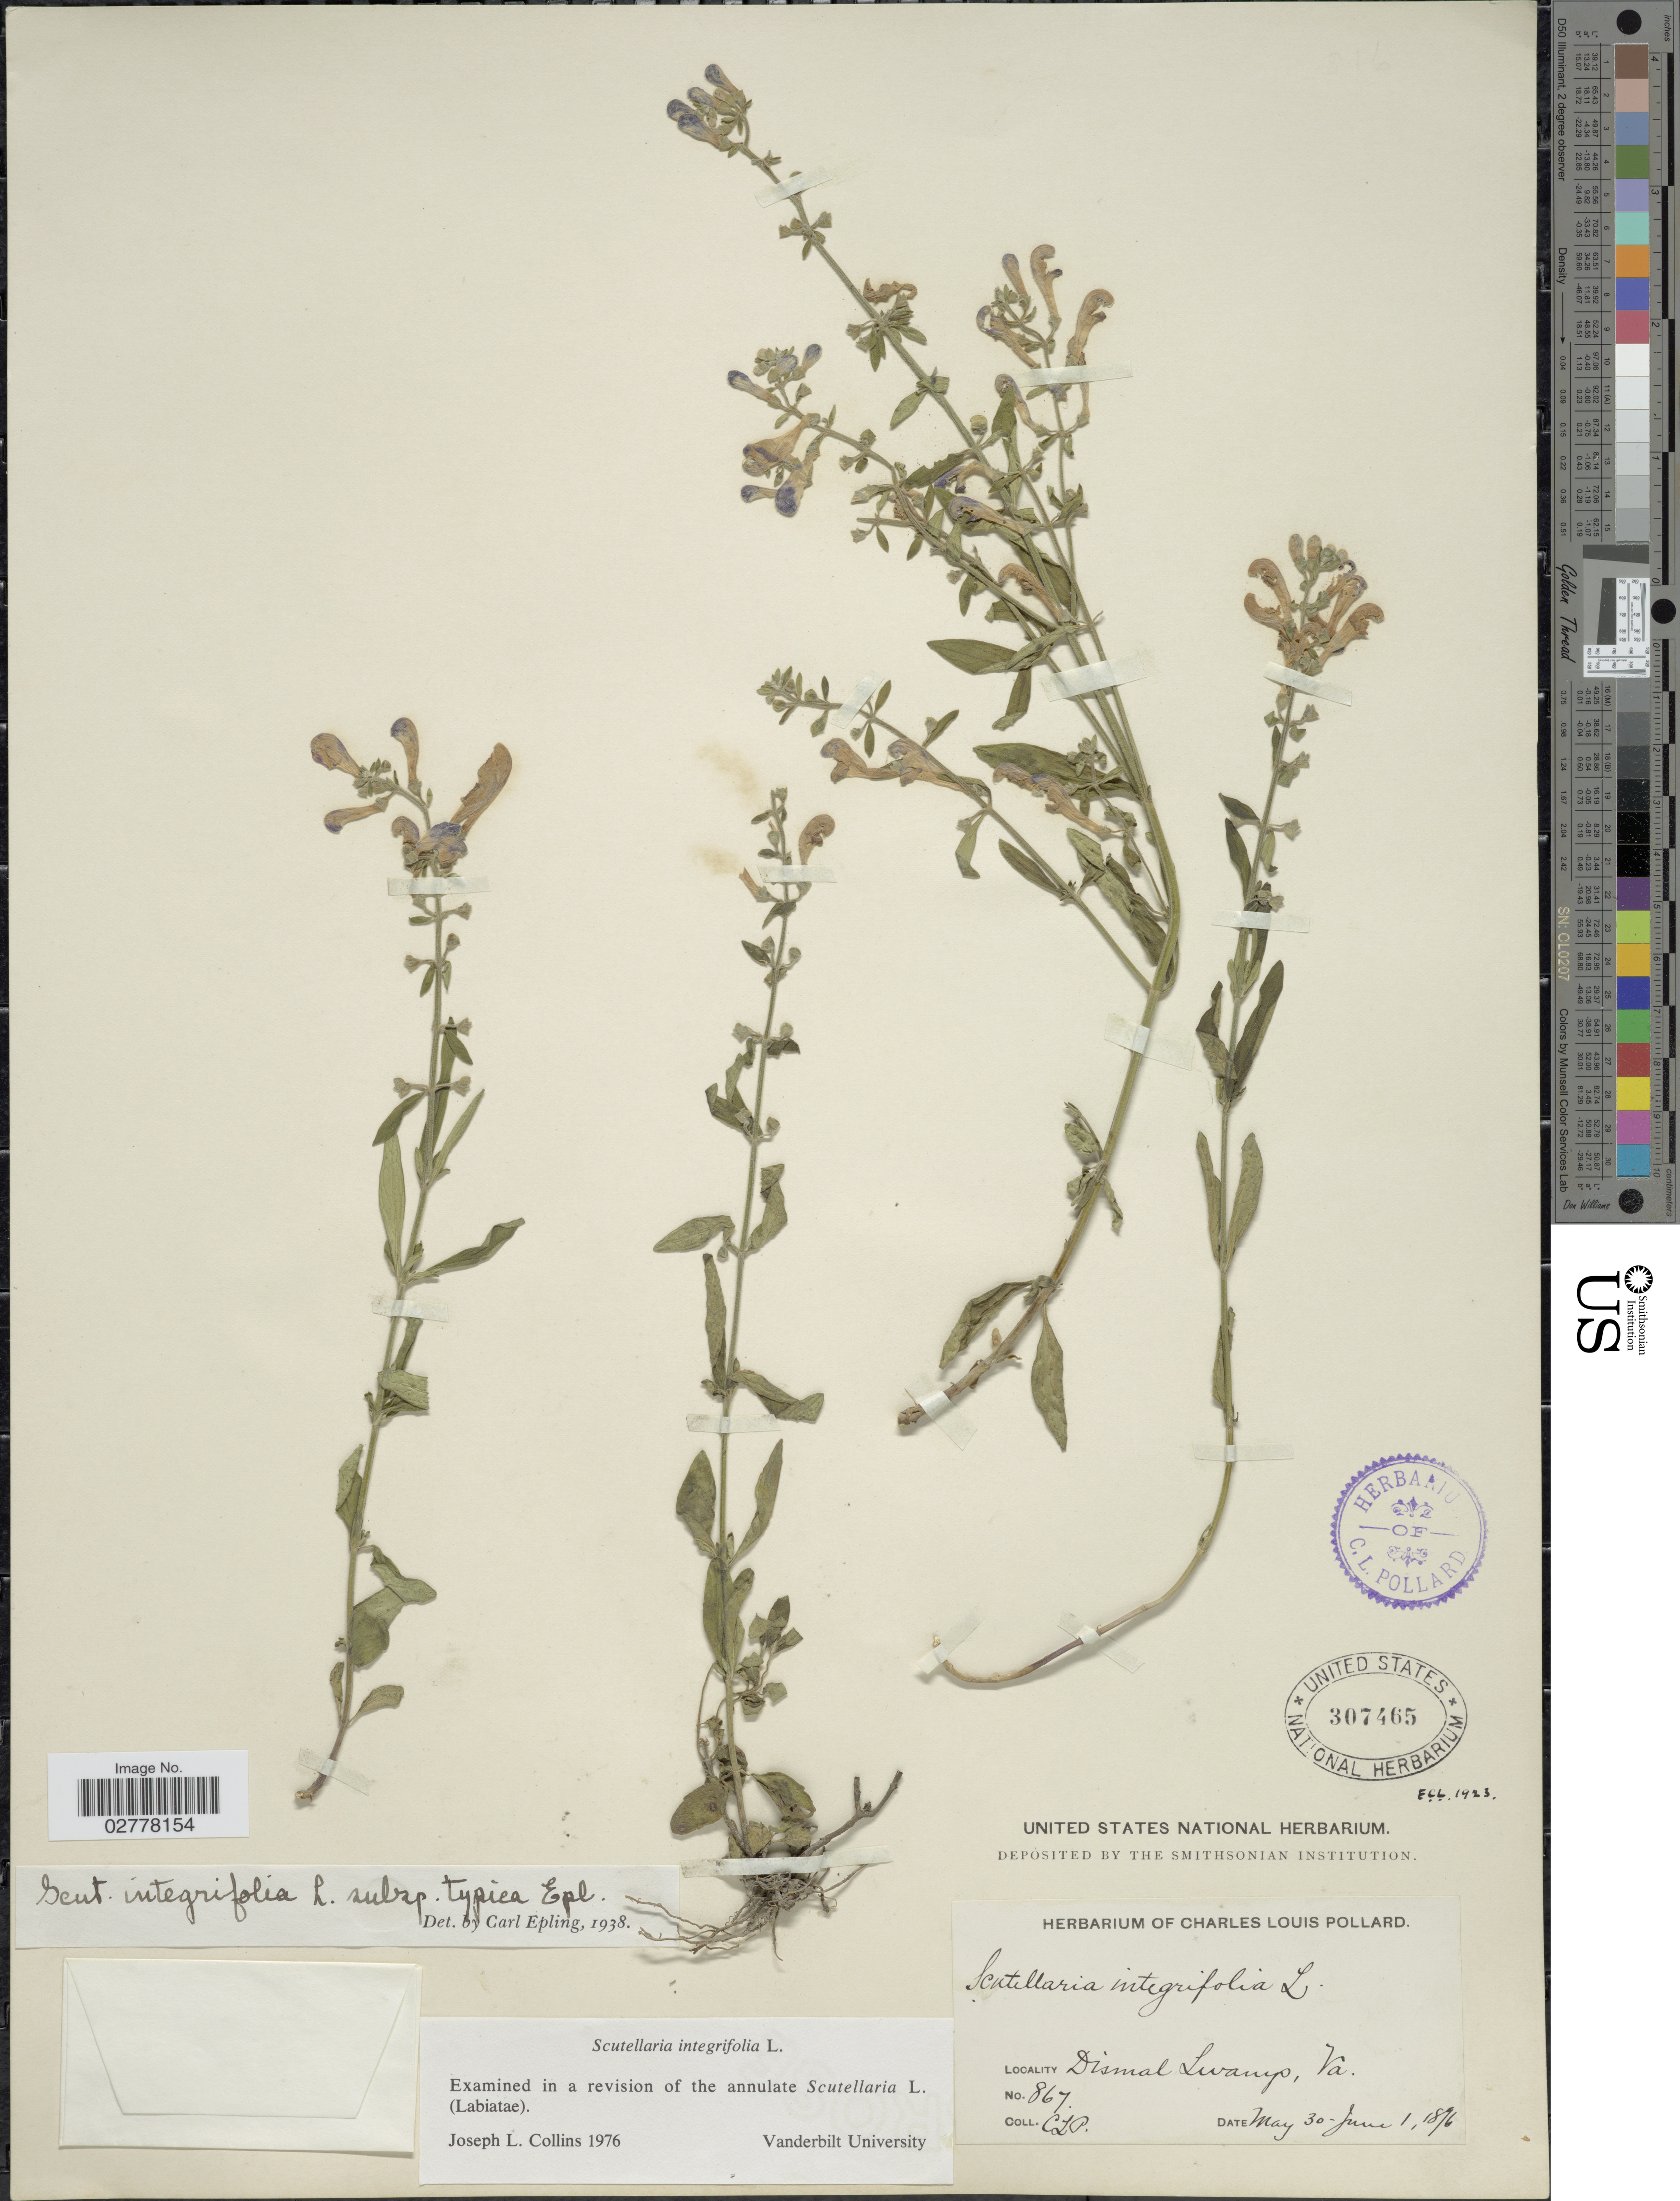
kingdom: Plantae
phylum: Tracheophyta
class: Magnoliopsida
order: Lamiales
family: Lamiaceae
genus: Scutellaria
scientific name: Scutellaria integrifolia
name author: L.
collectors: C. L. Pollard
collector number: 867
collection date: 1876-05-30/1876-06-01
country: United States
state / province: Virginia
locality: Dismal Swamp.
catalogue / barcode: US 307465